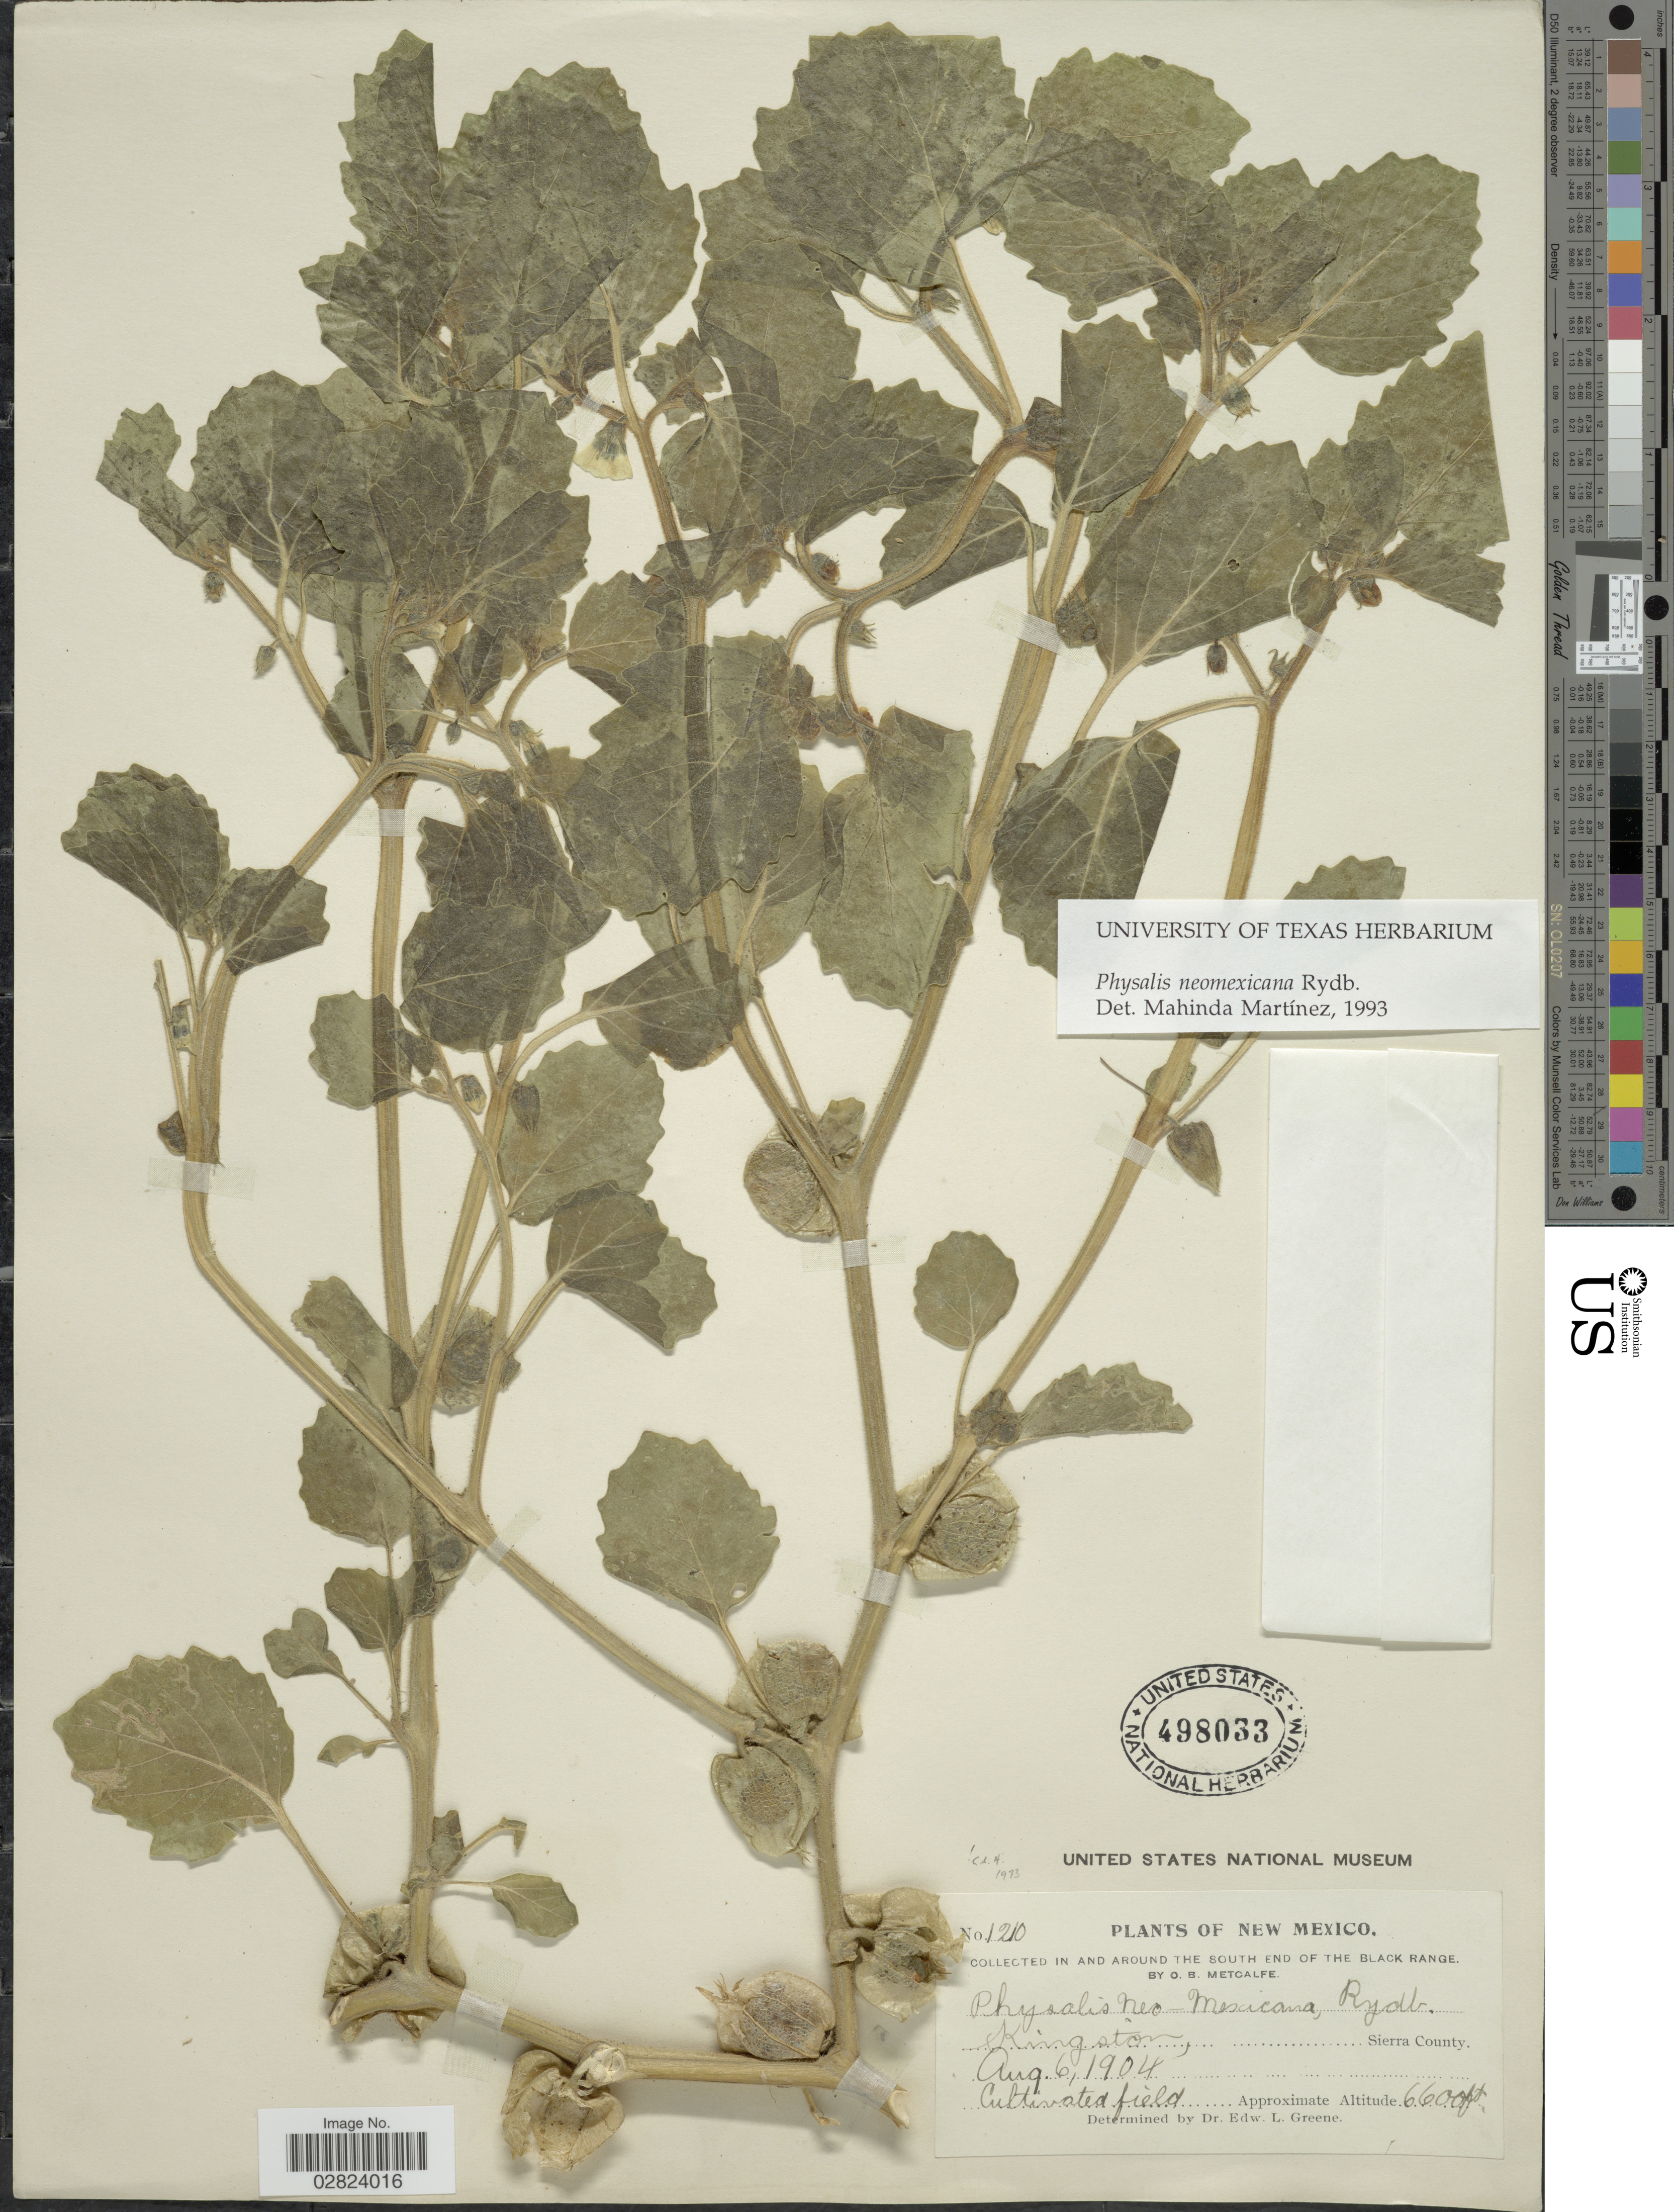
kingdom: Plantae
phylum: Tracheophyta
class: Magnoliopsida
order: Solanales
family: Solanaceae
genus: Physalis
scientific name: Physalis neomexicana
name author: Rydb.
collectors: O. B. Metcalfe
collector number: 1210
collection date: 1904-08-06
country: United States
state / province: New Mexico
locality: In and around the south end of the Black Range. Kingston, Sierra County.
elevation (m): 2012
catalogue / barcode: US 498033